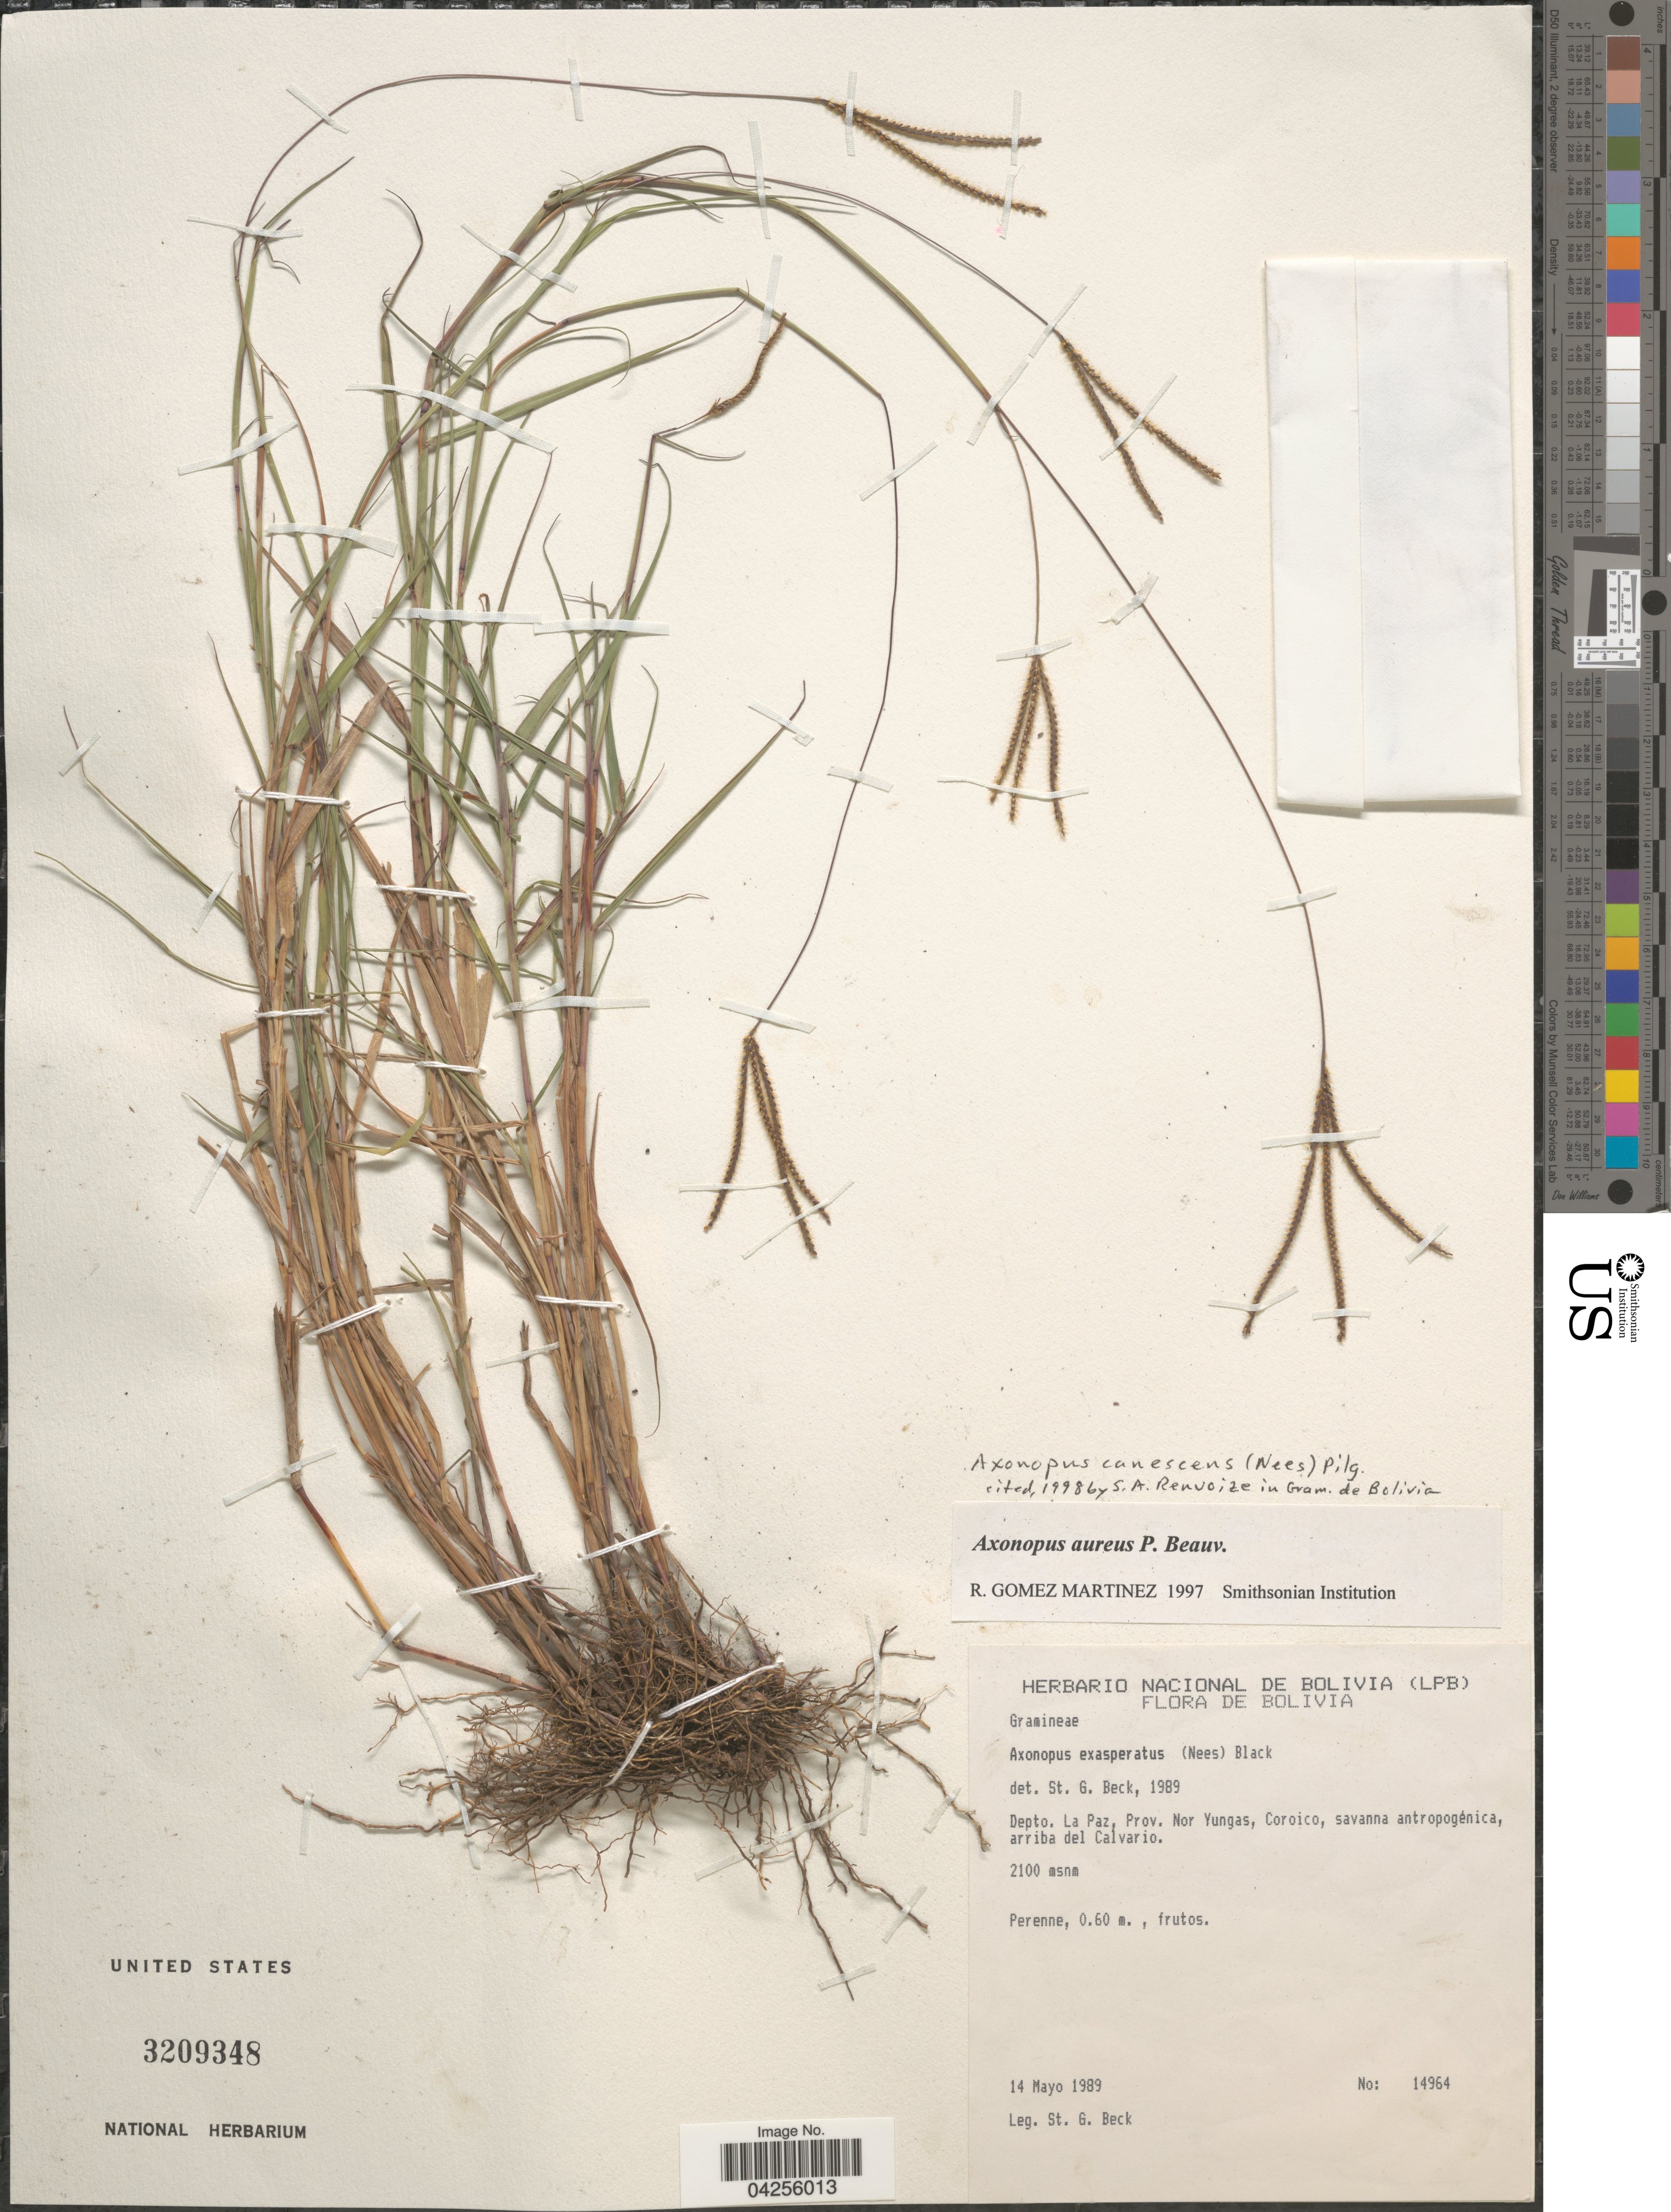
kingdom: Plantae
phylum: Tracheophyta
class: Liliopsida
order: Poales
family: Poaceae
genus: Axonopus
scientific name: Axonopus canescens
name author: (Nees ex Trin.) Pilg.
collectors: S. G. Beck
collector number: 1494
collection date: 1989-05-14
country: Bolivia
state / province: La Paz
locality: Depto. La Paz, Prov. Nor Yungas, Coroico, savanna antropogénica, arriba del Calvario.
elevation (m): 2100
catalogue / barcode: US 3209348